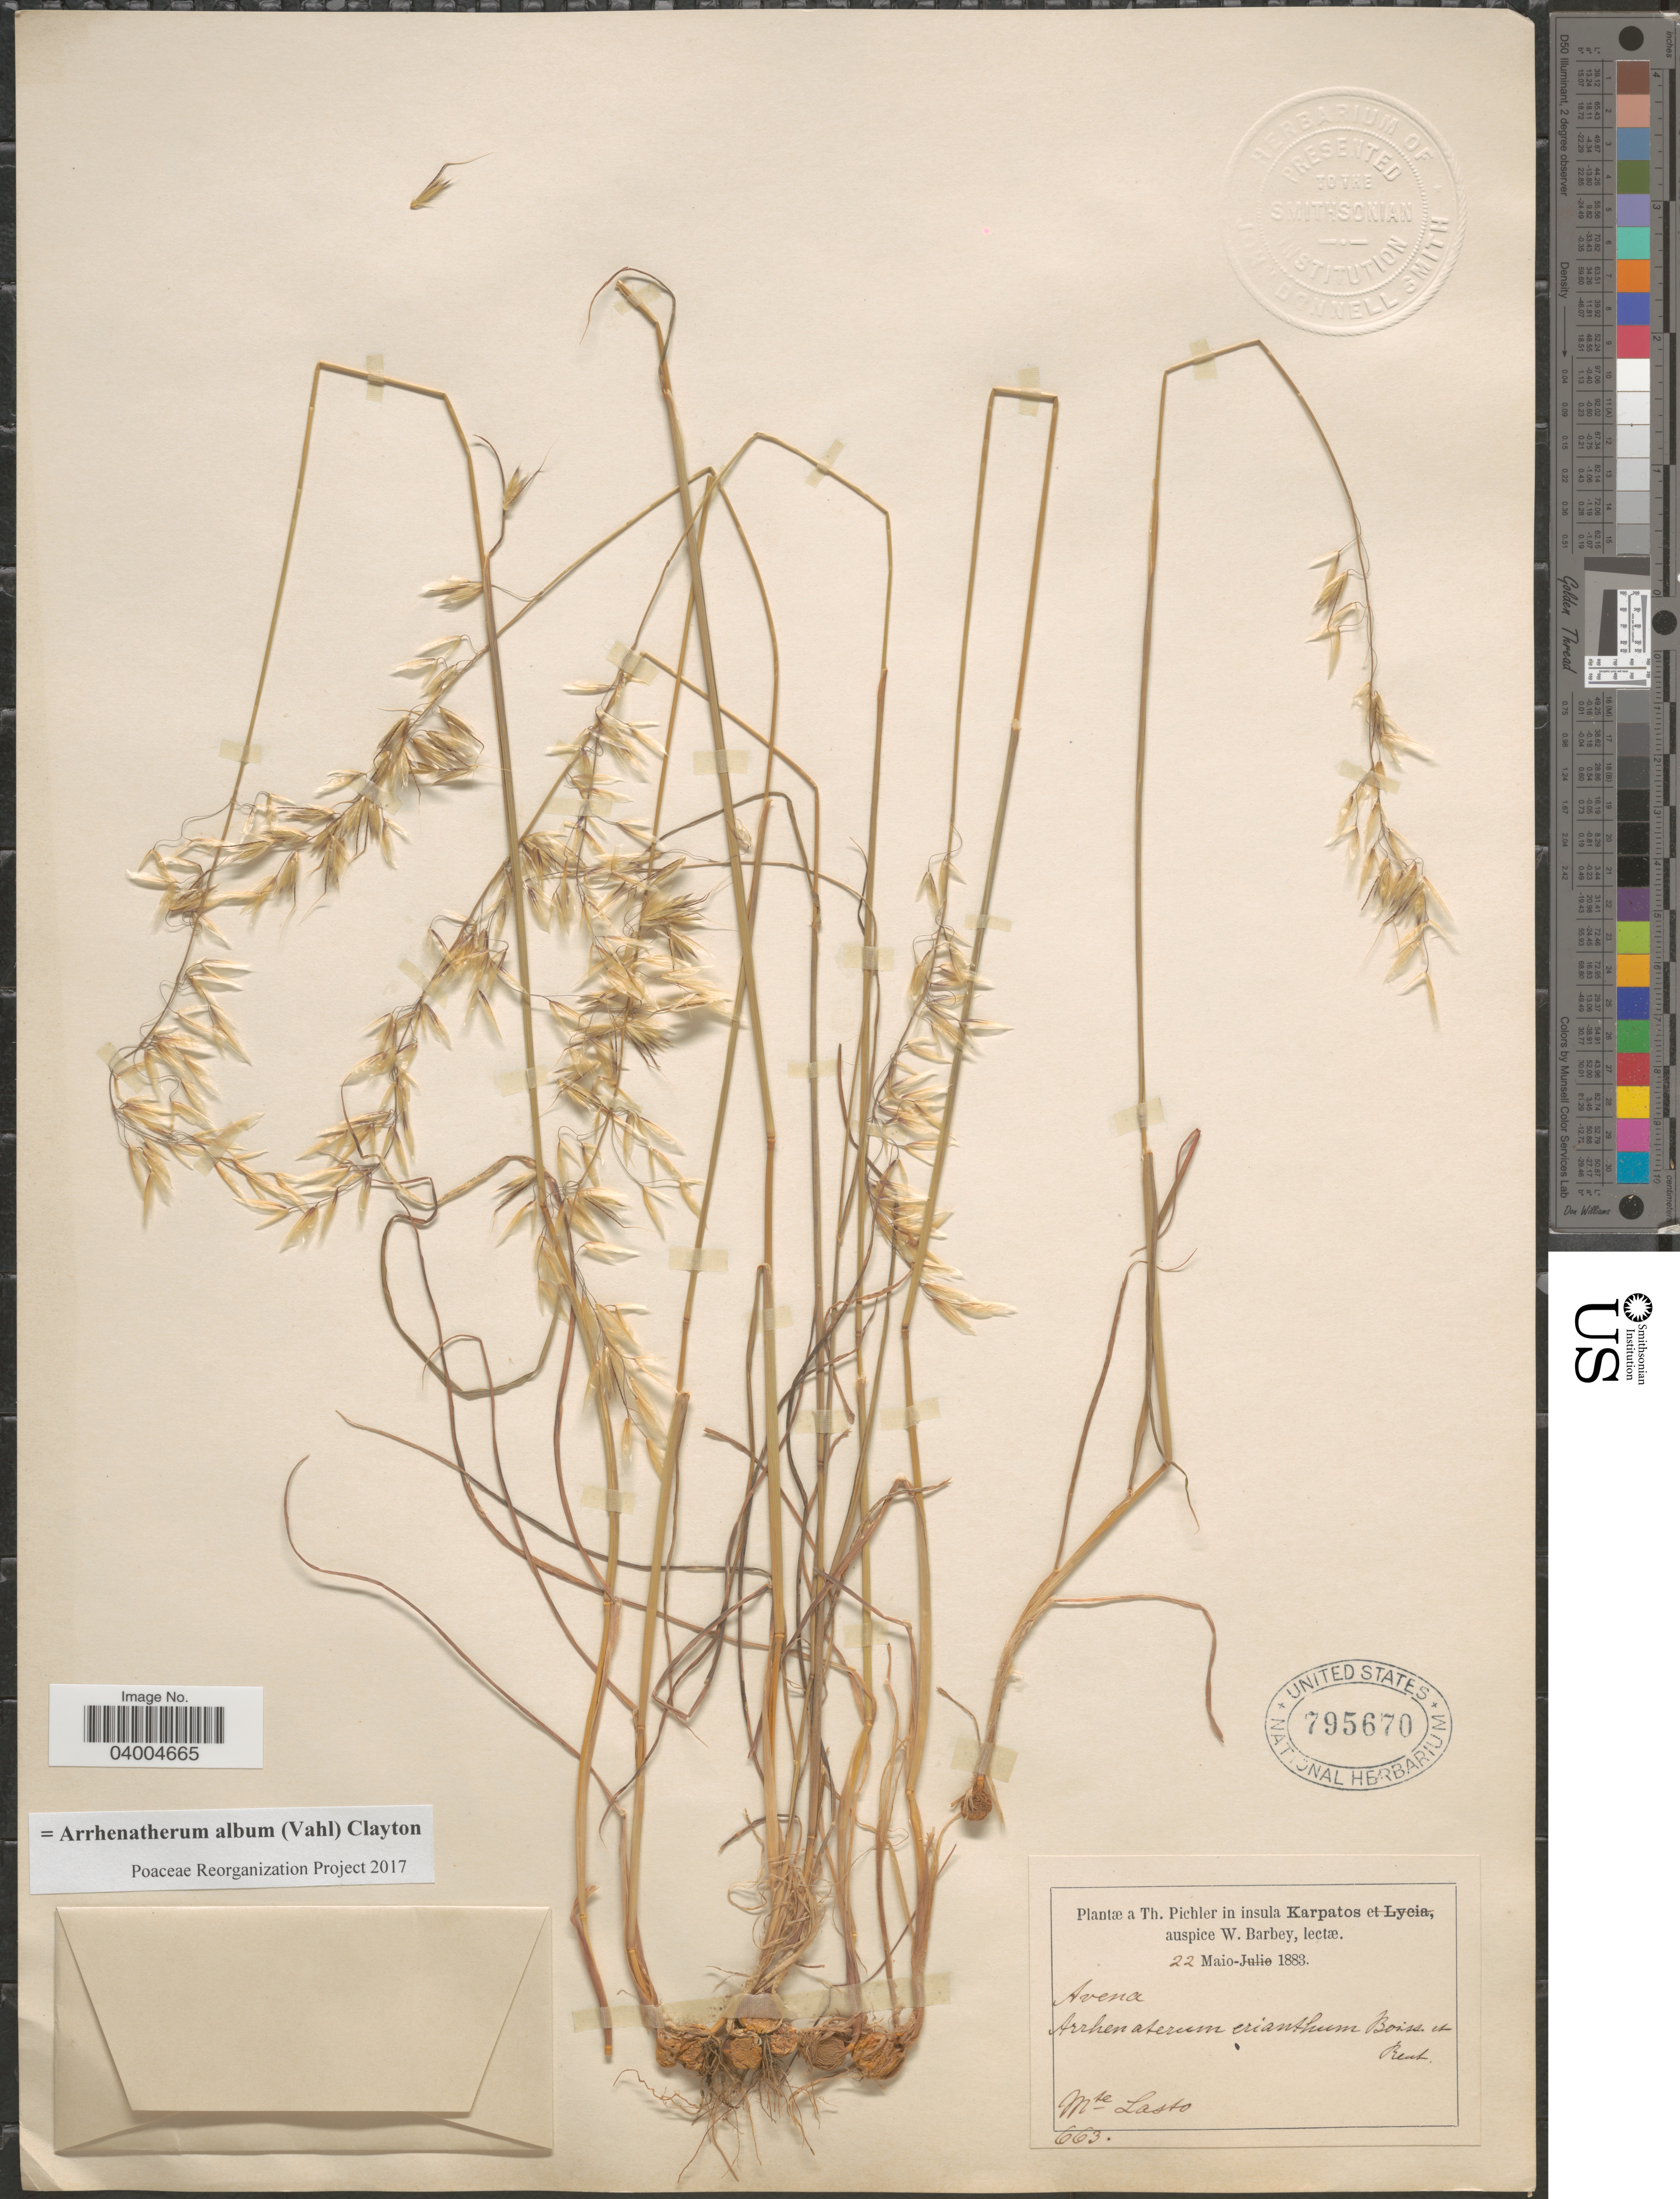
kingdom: Plantae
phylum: Tracheophyta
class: Liliopsida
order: Poales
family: Poaceae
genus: Arrhenatherum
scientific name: Arrhenatherum album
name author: (Vahl) Clayton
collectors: T. Pichler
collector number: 663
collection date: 1883-05-22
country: Greece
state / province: South Aegean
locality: In insula Karpatos. Mte Lasto.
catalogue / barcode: US 795670